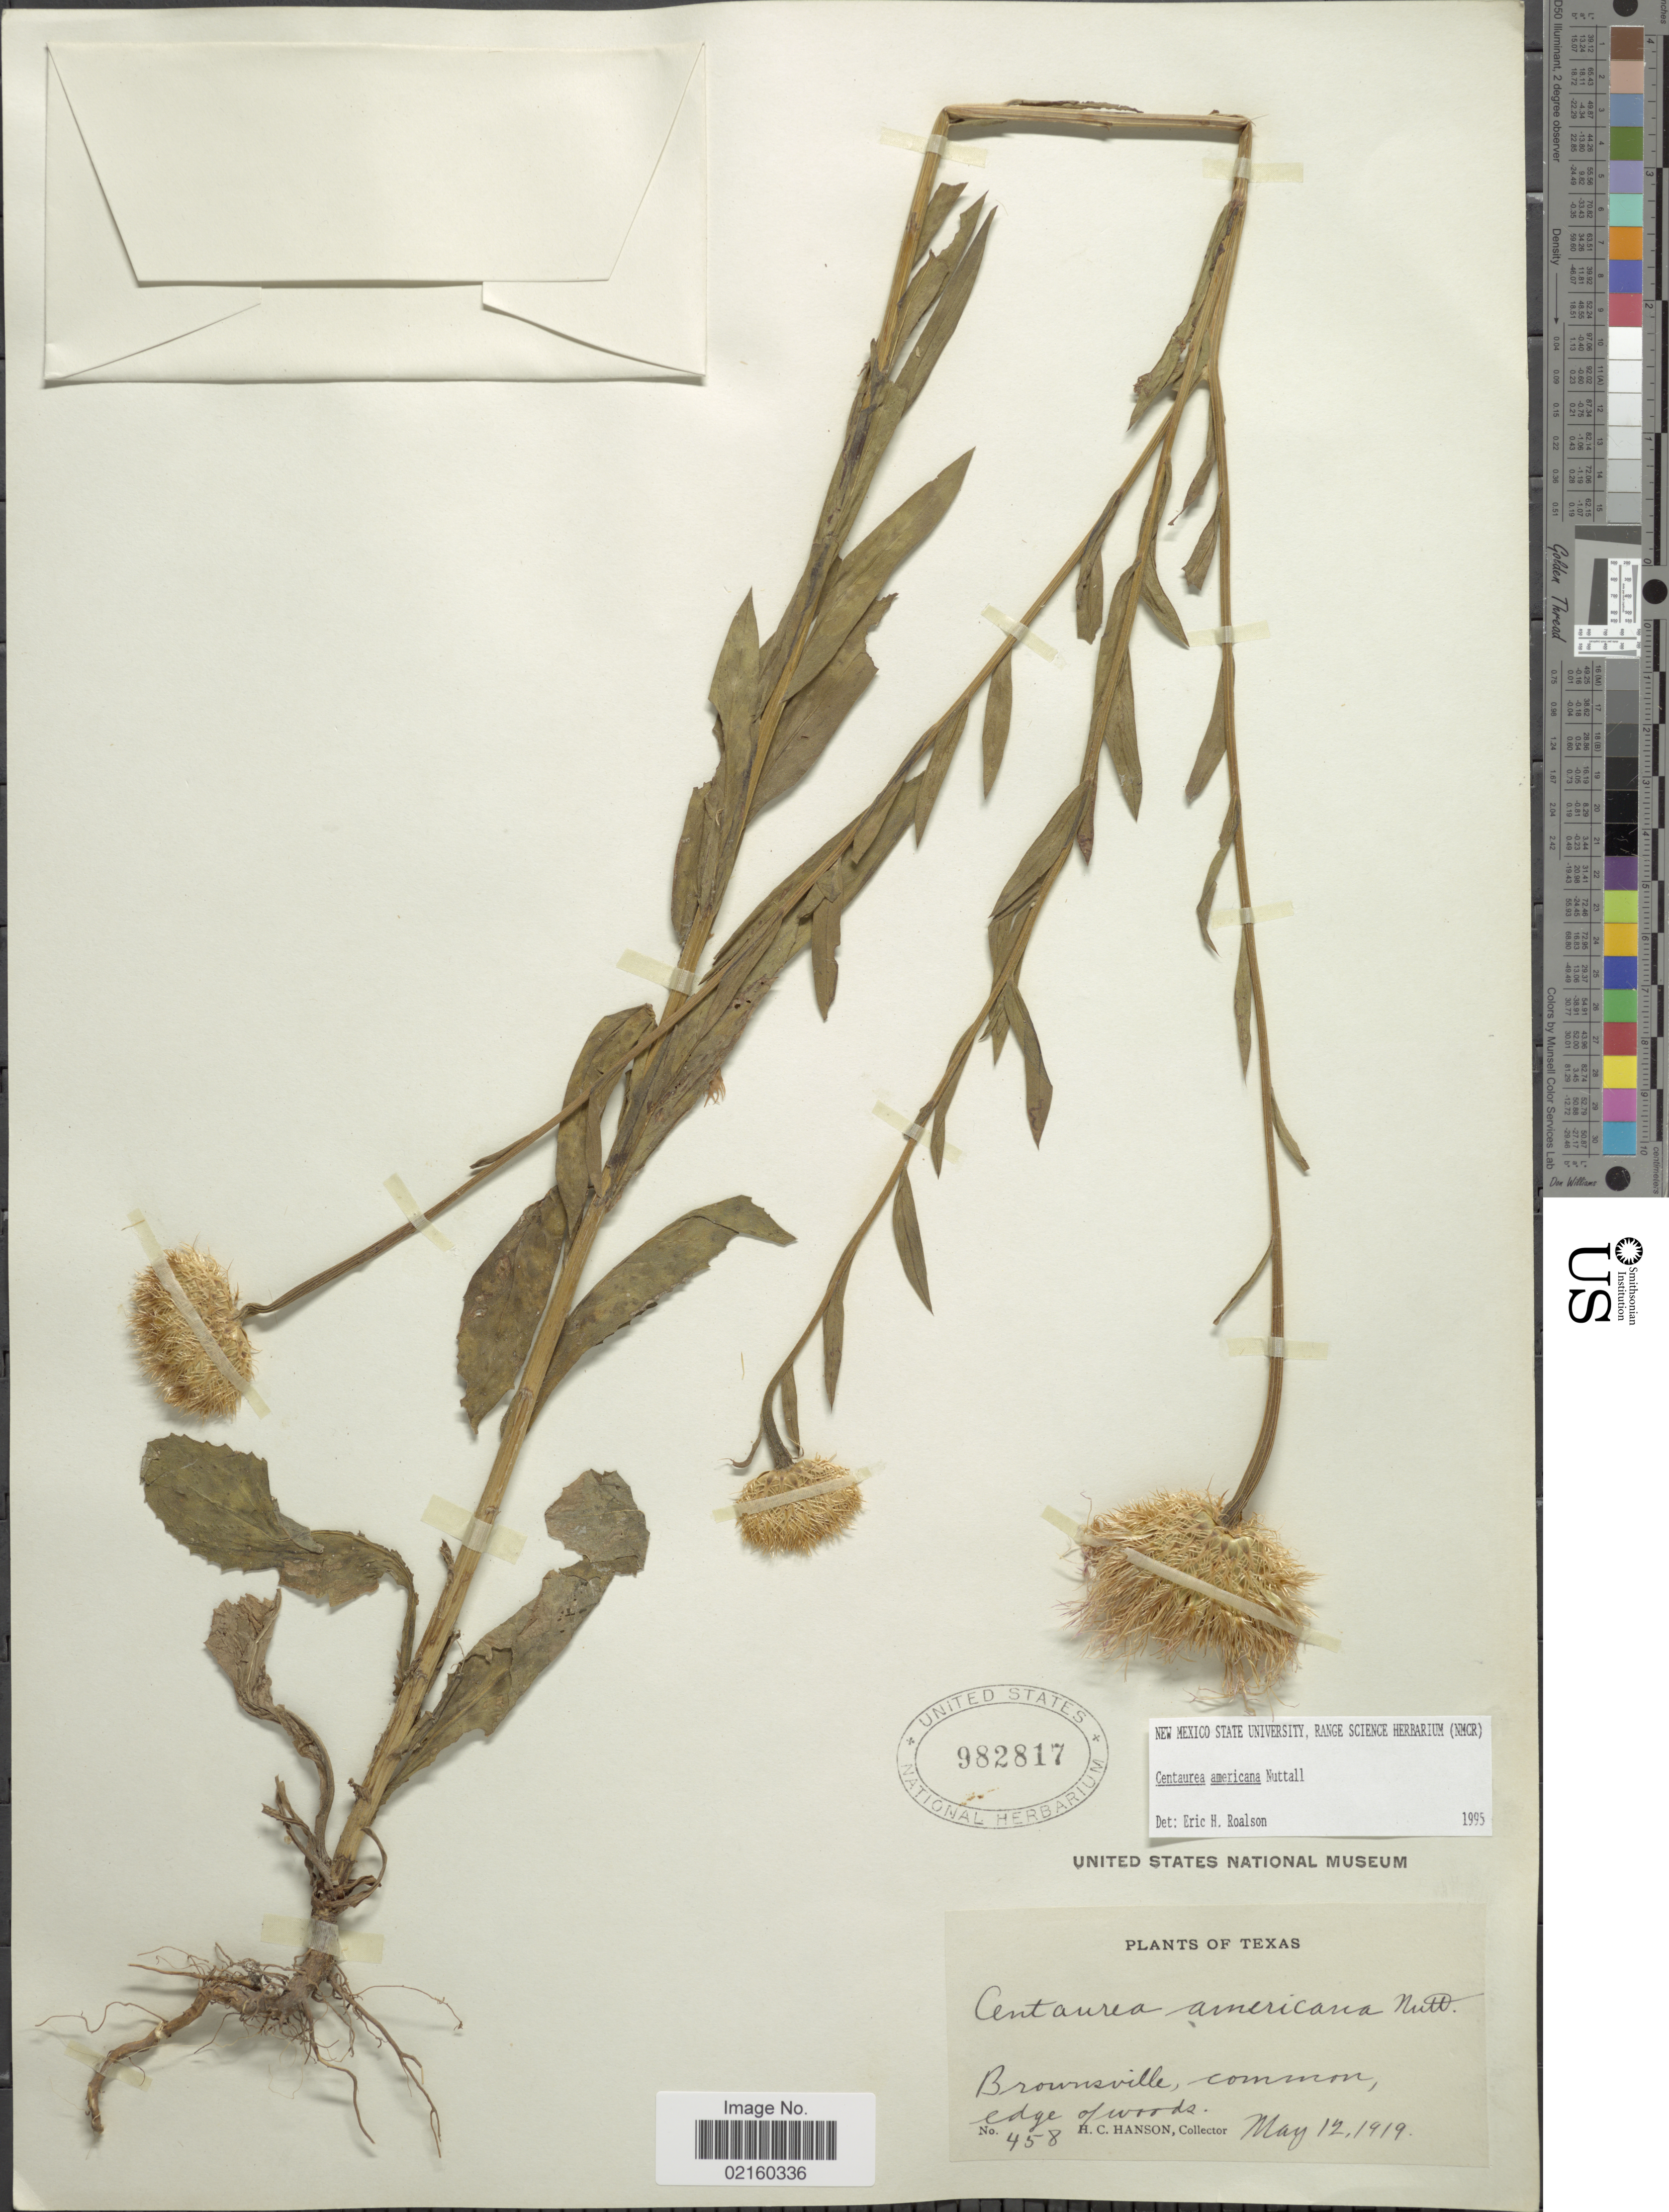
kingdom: Plantae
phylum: Tracheophyta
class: Magnoliopsida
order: Asterales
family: Asteraceae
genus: Plectocephalus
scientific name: Plectocephalus americanus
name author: (Nutt.) D. Don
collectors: H. Hanson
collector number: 458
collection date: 1919-05-12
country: United States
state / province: Texas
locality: Brownsville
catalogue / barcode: US 982817